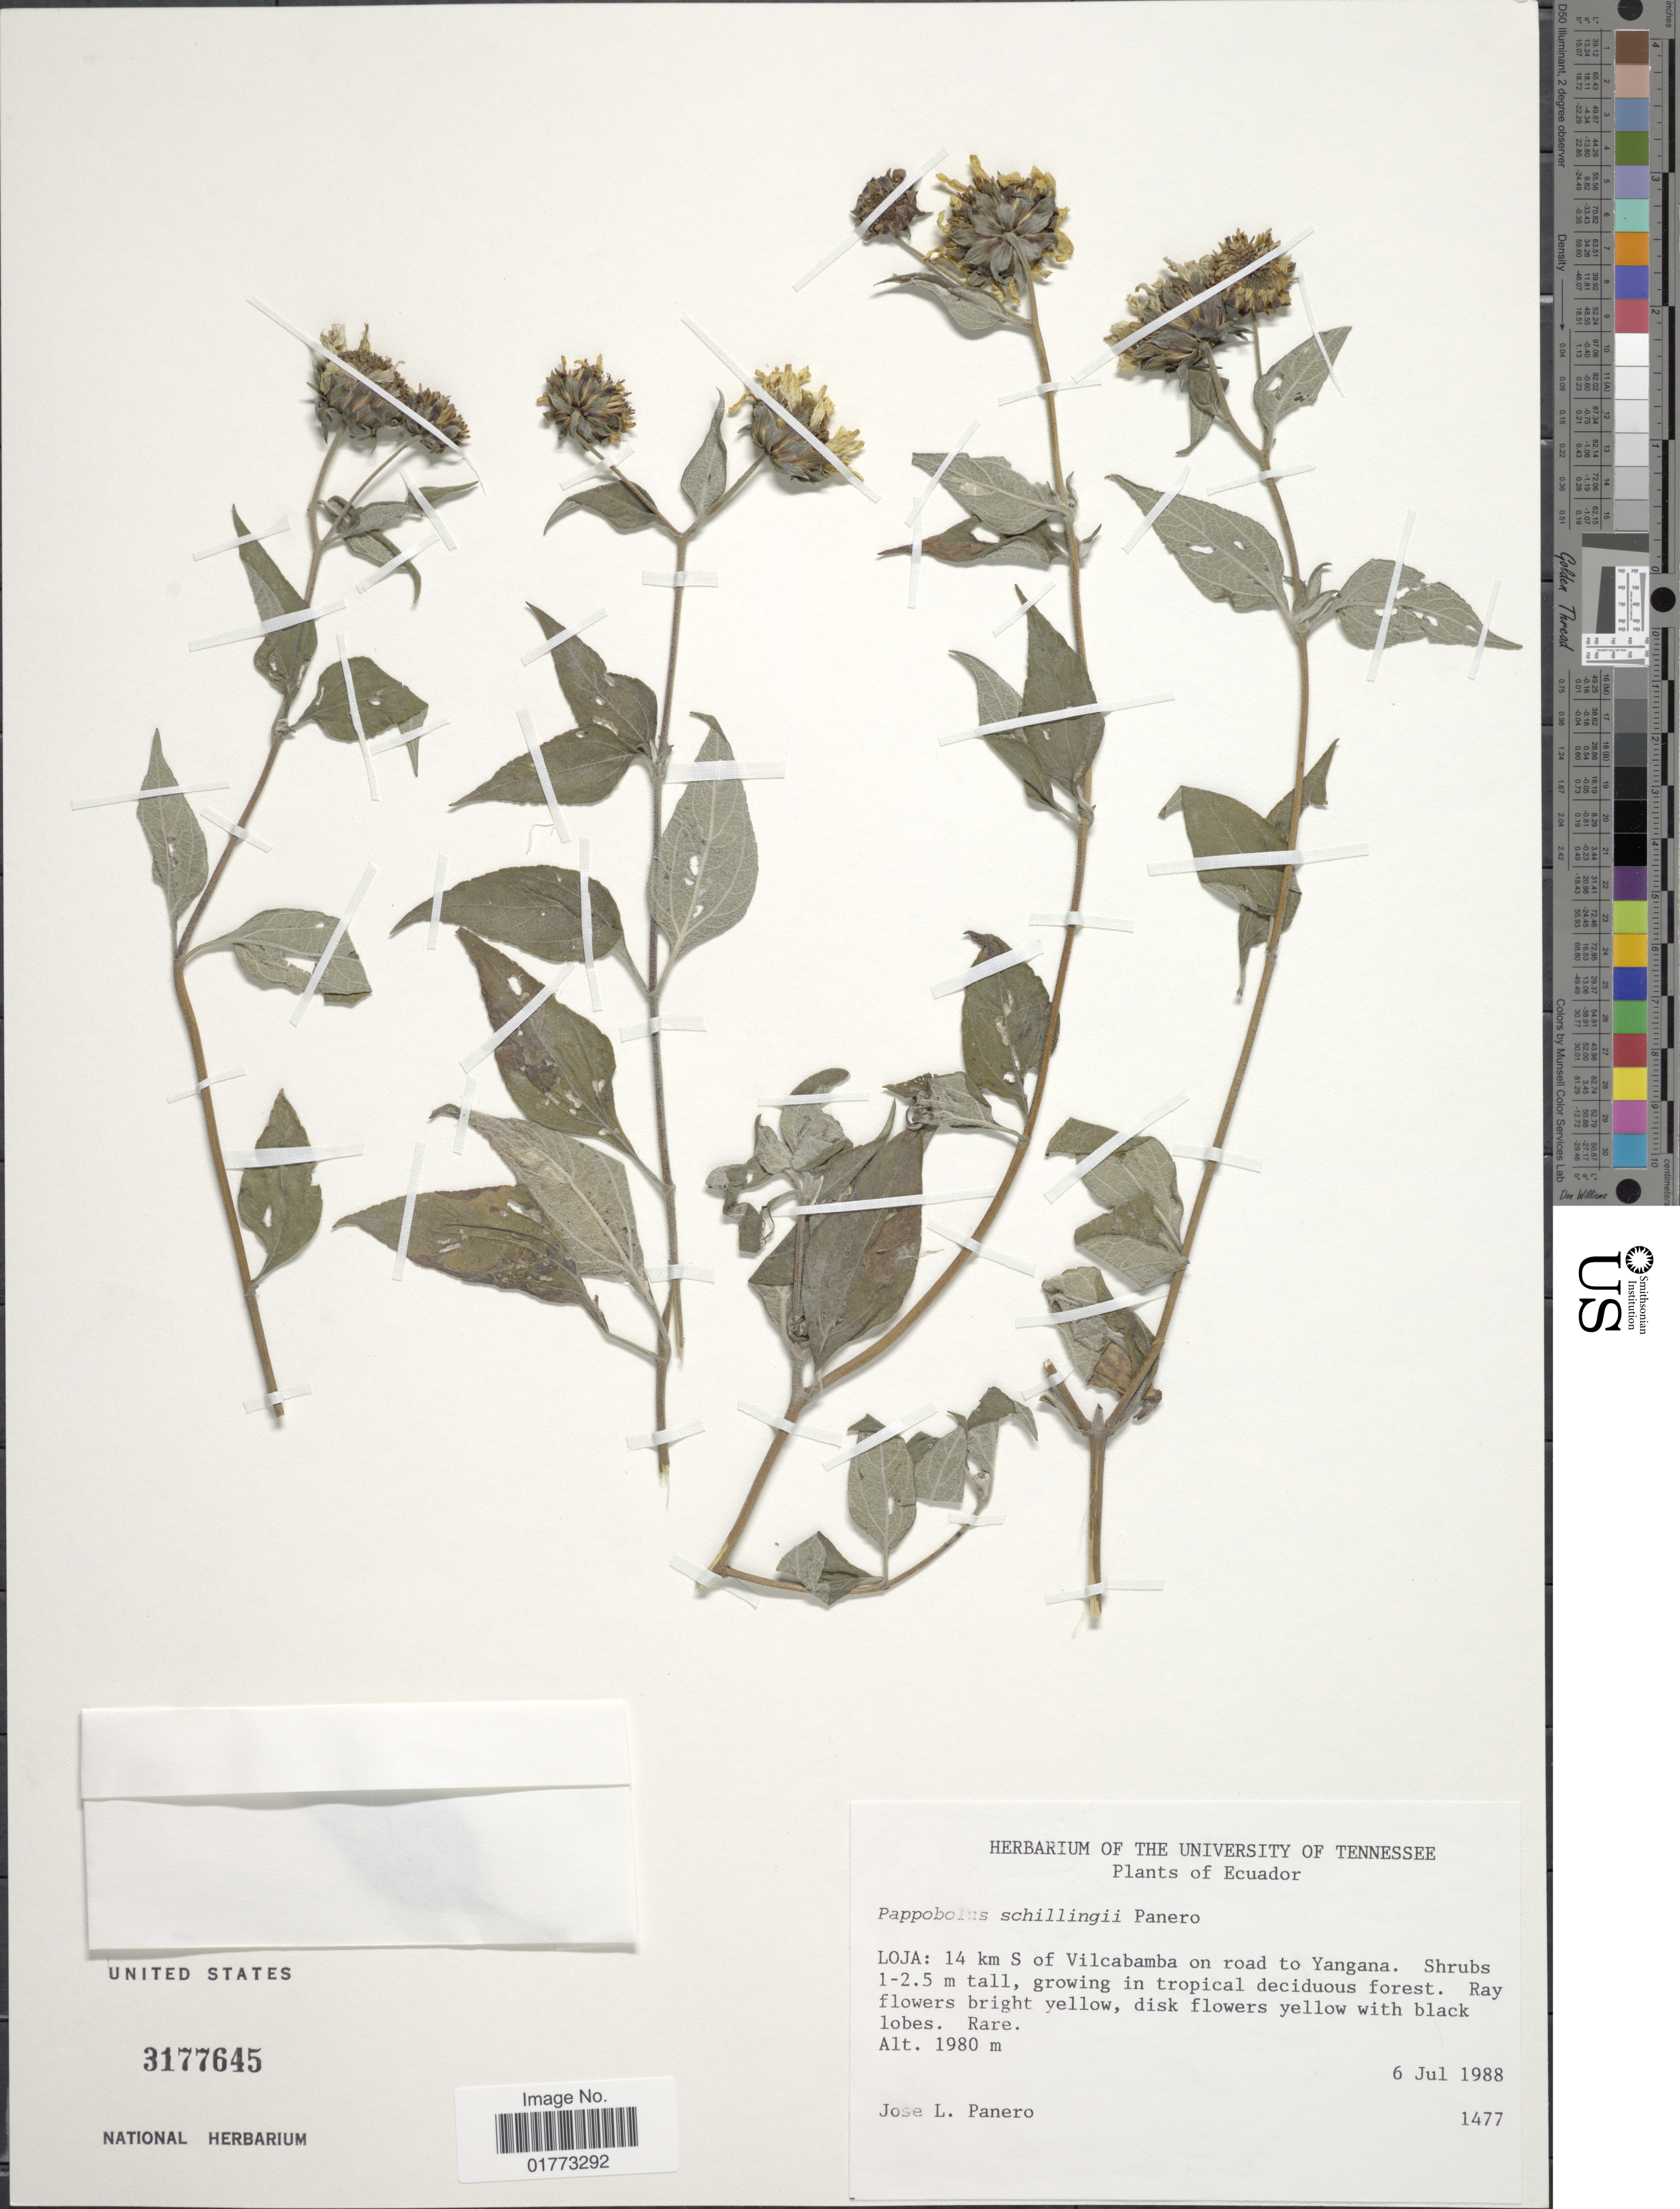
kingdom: Plantae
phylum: Tracheophyta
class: Magnoliopsida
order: Asterales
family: Asteraceae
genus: Pappobolus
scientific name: Pappobolus schillingii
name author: Panero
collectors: J. L. Panero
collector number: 1477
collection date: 1988-07-06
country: Ecuador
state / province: Loja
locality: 14 km S of Vilcabamba on road to Yangana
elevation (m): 1980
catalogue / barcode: US 3177645